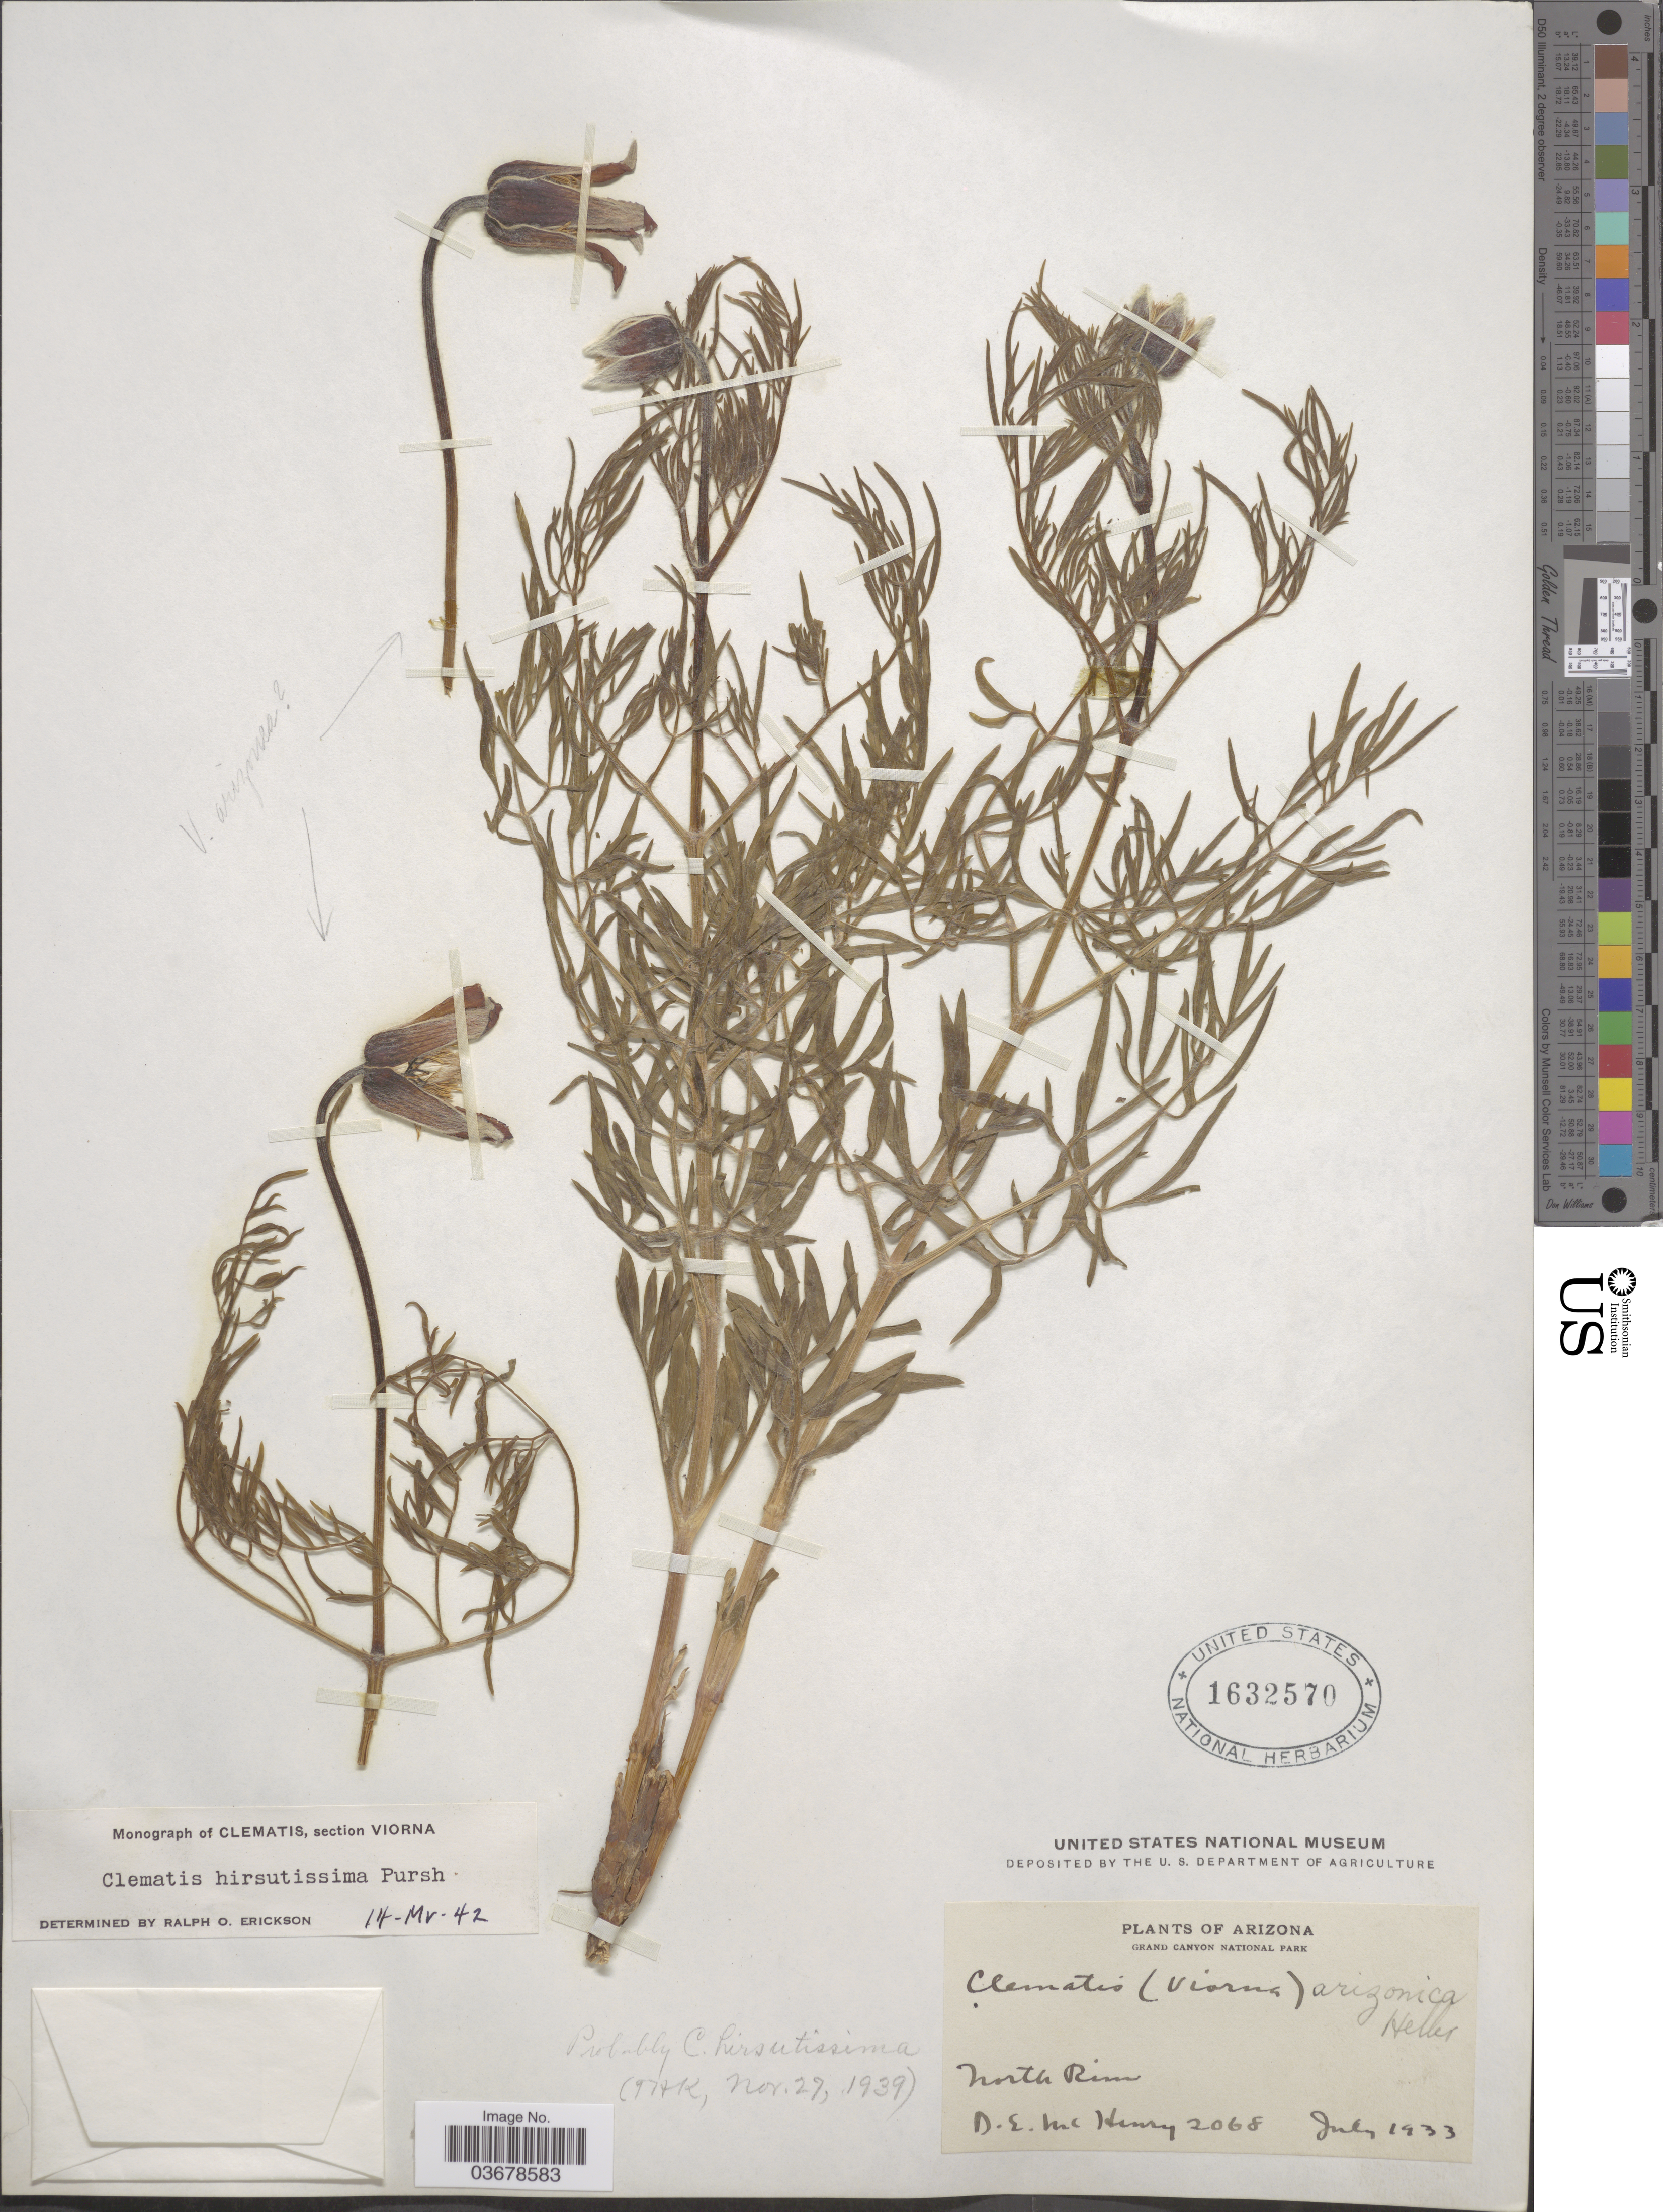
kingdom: Plantae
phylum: Tracheophyta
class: Magnoliopsida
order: Ranunculales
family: Ranunculaceae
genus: Clematis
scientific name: Clematis viorna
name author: L.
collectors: D. McHenry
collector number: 2068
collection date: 1933-07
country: United States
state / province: Arizona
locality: Grand Canyon National Park. North Rim.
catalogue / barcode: US 1632570